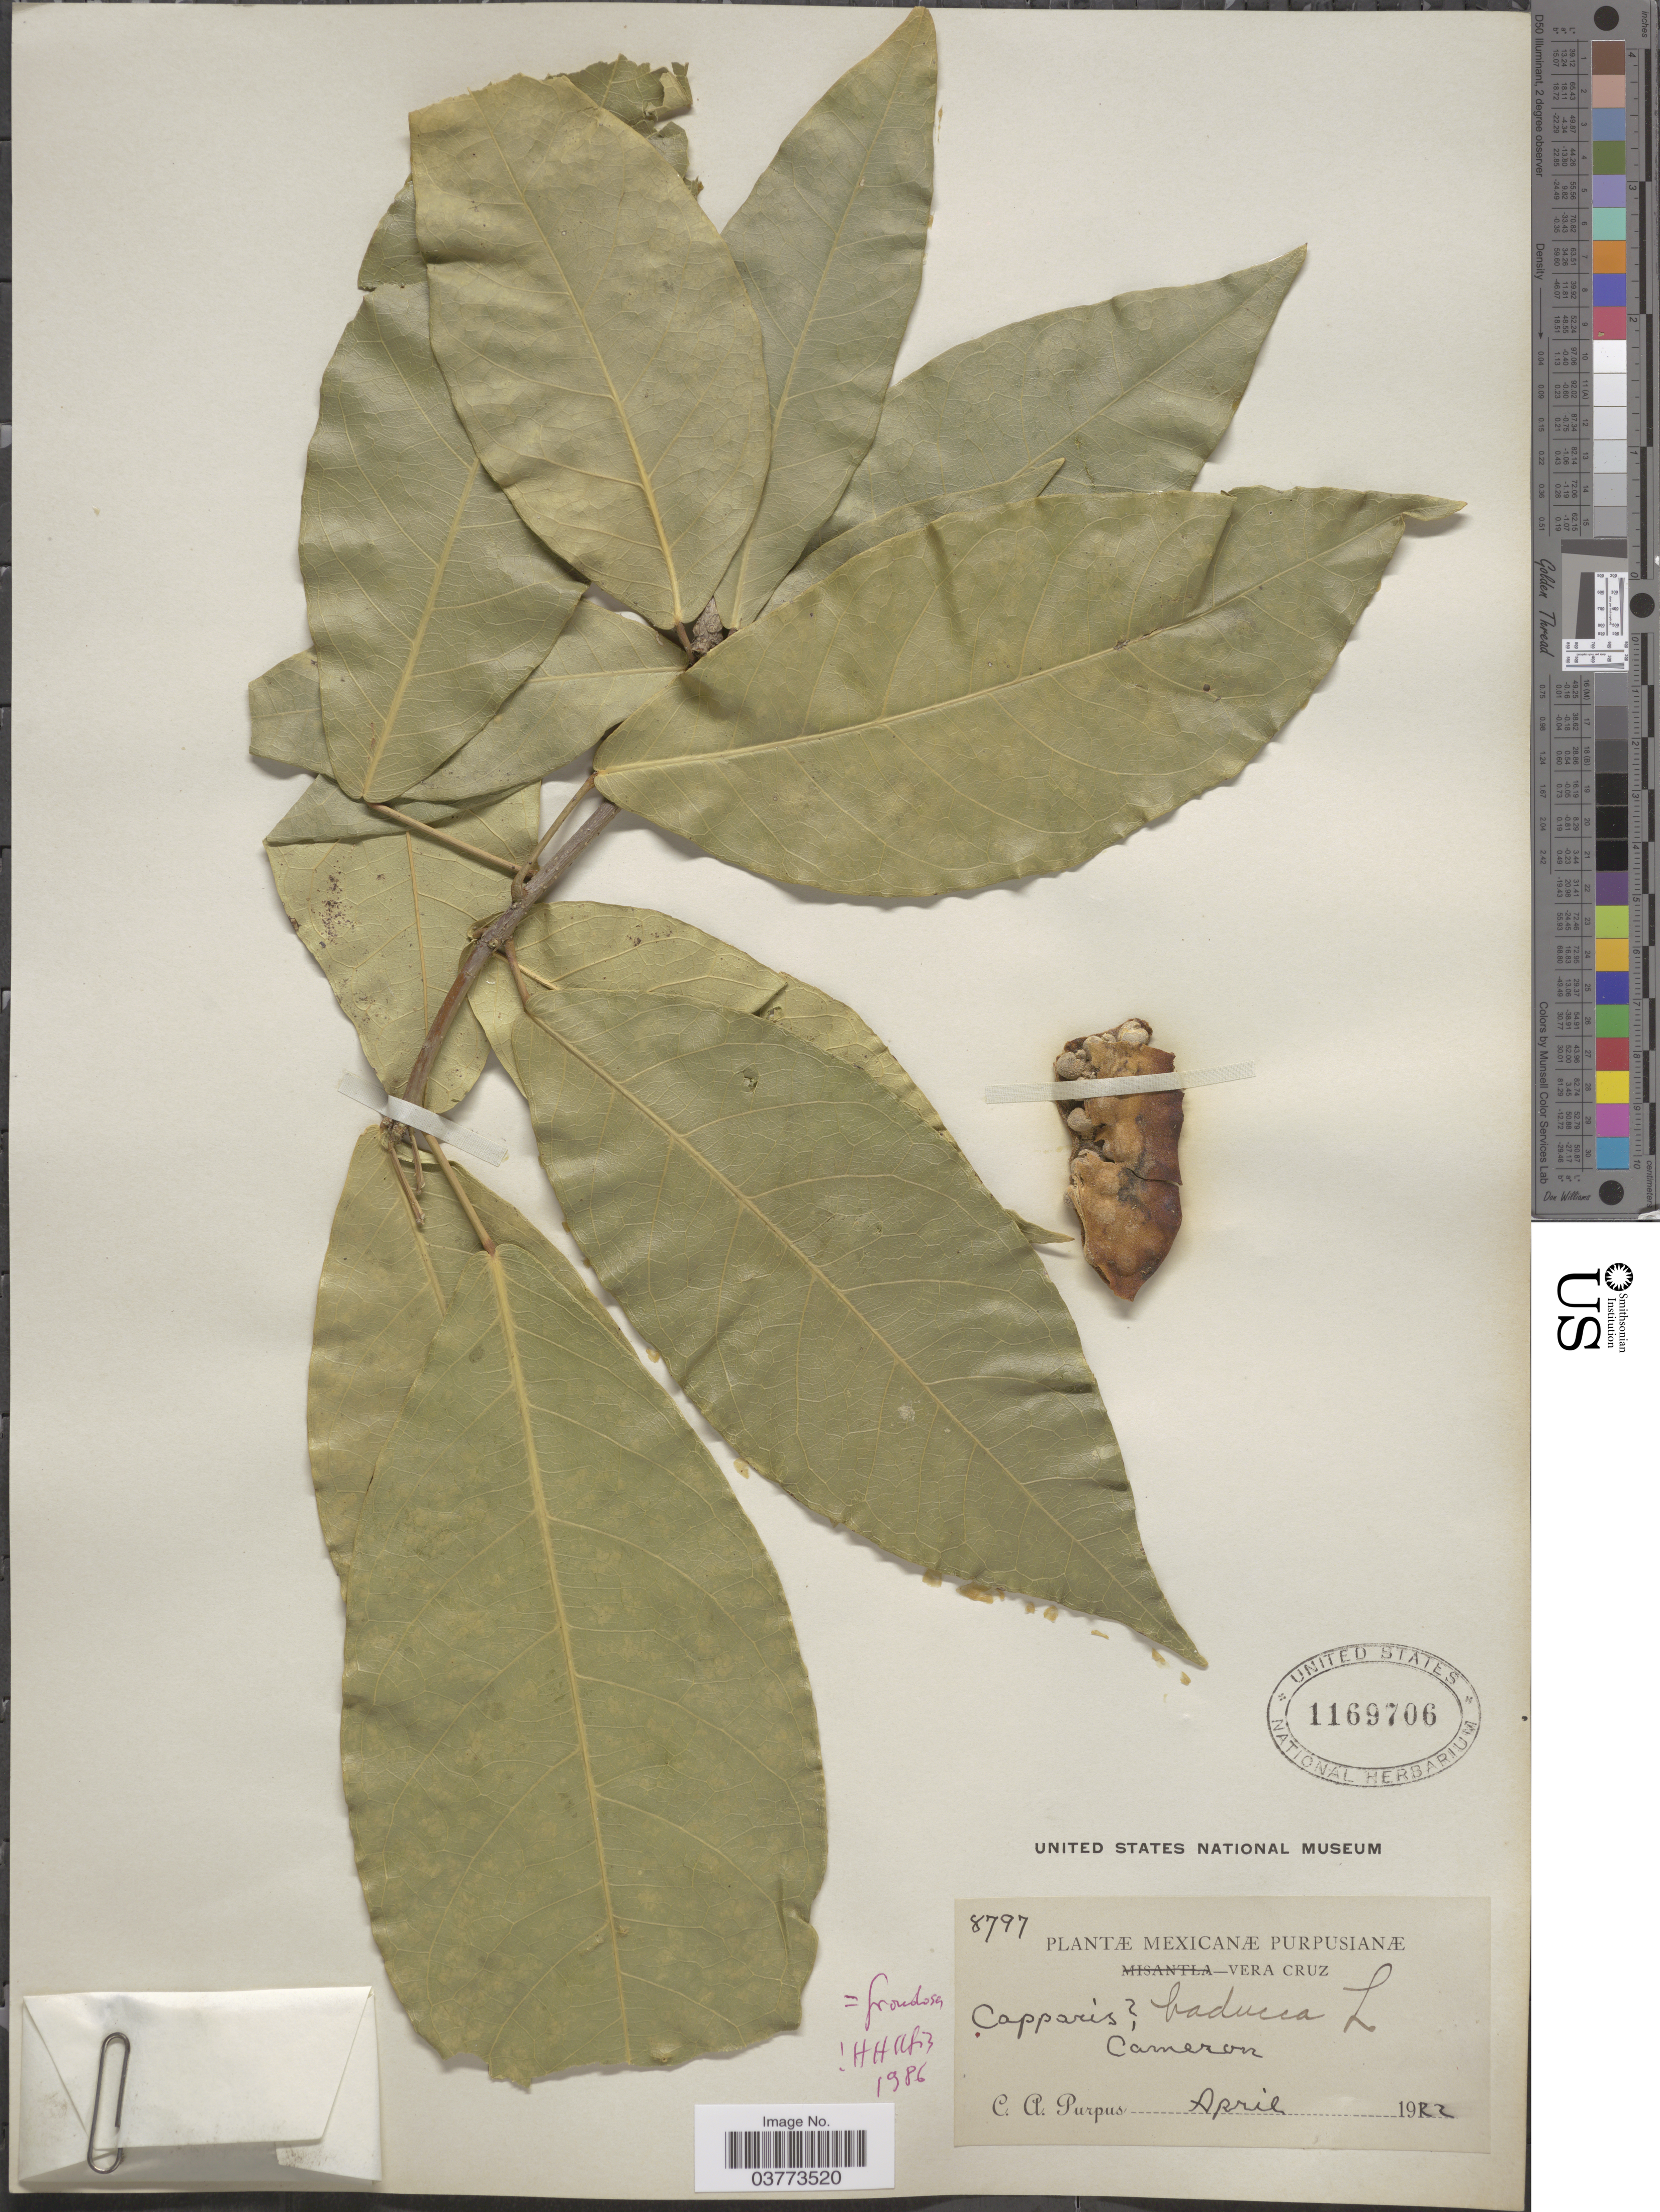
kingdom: Plantae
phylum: Tracheophyta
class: Magnoliopsida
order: Brassicales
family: Capparaceae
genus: Capparidastrum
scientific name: Capparidastrum frondosum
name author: (Jacq.) Cornejo & Iltis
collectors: C. A. Purpus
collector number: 8797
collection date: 1922-04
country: Mexico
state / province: Veracruz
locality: Mexicanæ. Vera Cruz. Cameron.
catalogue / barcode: US 1169706